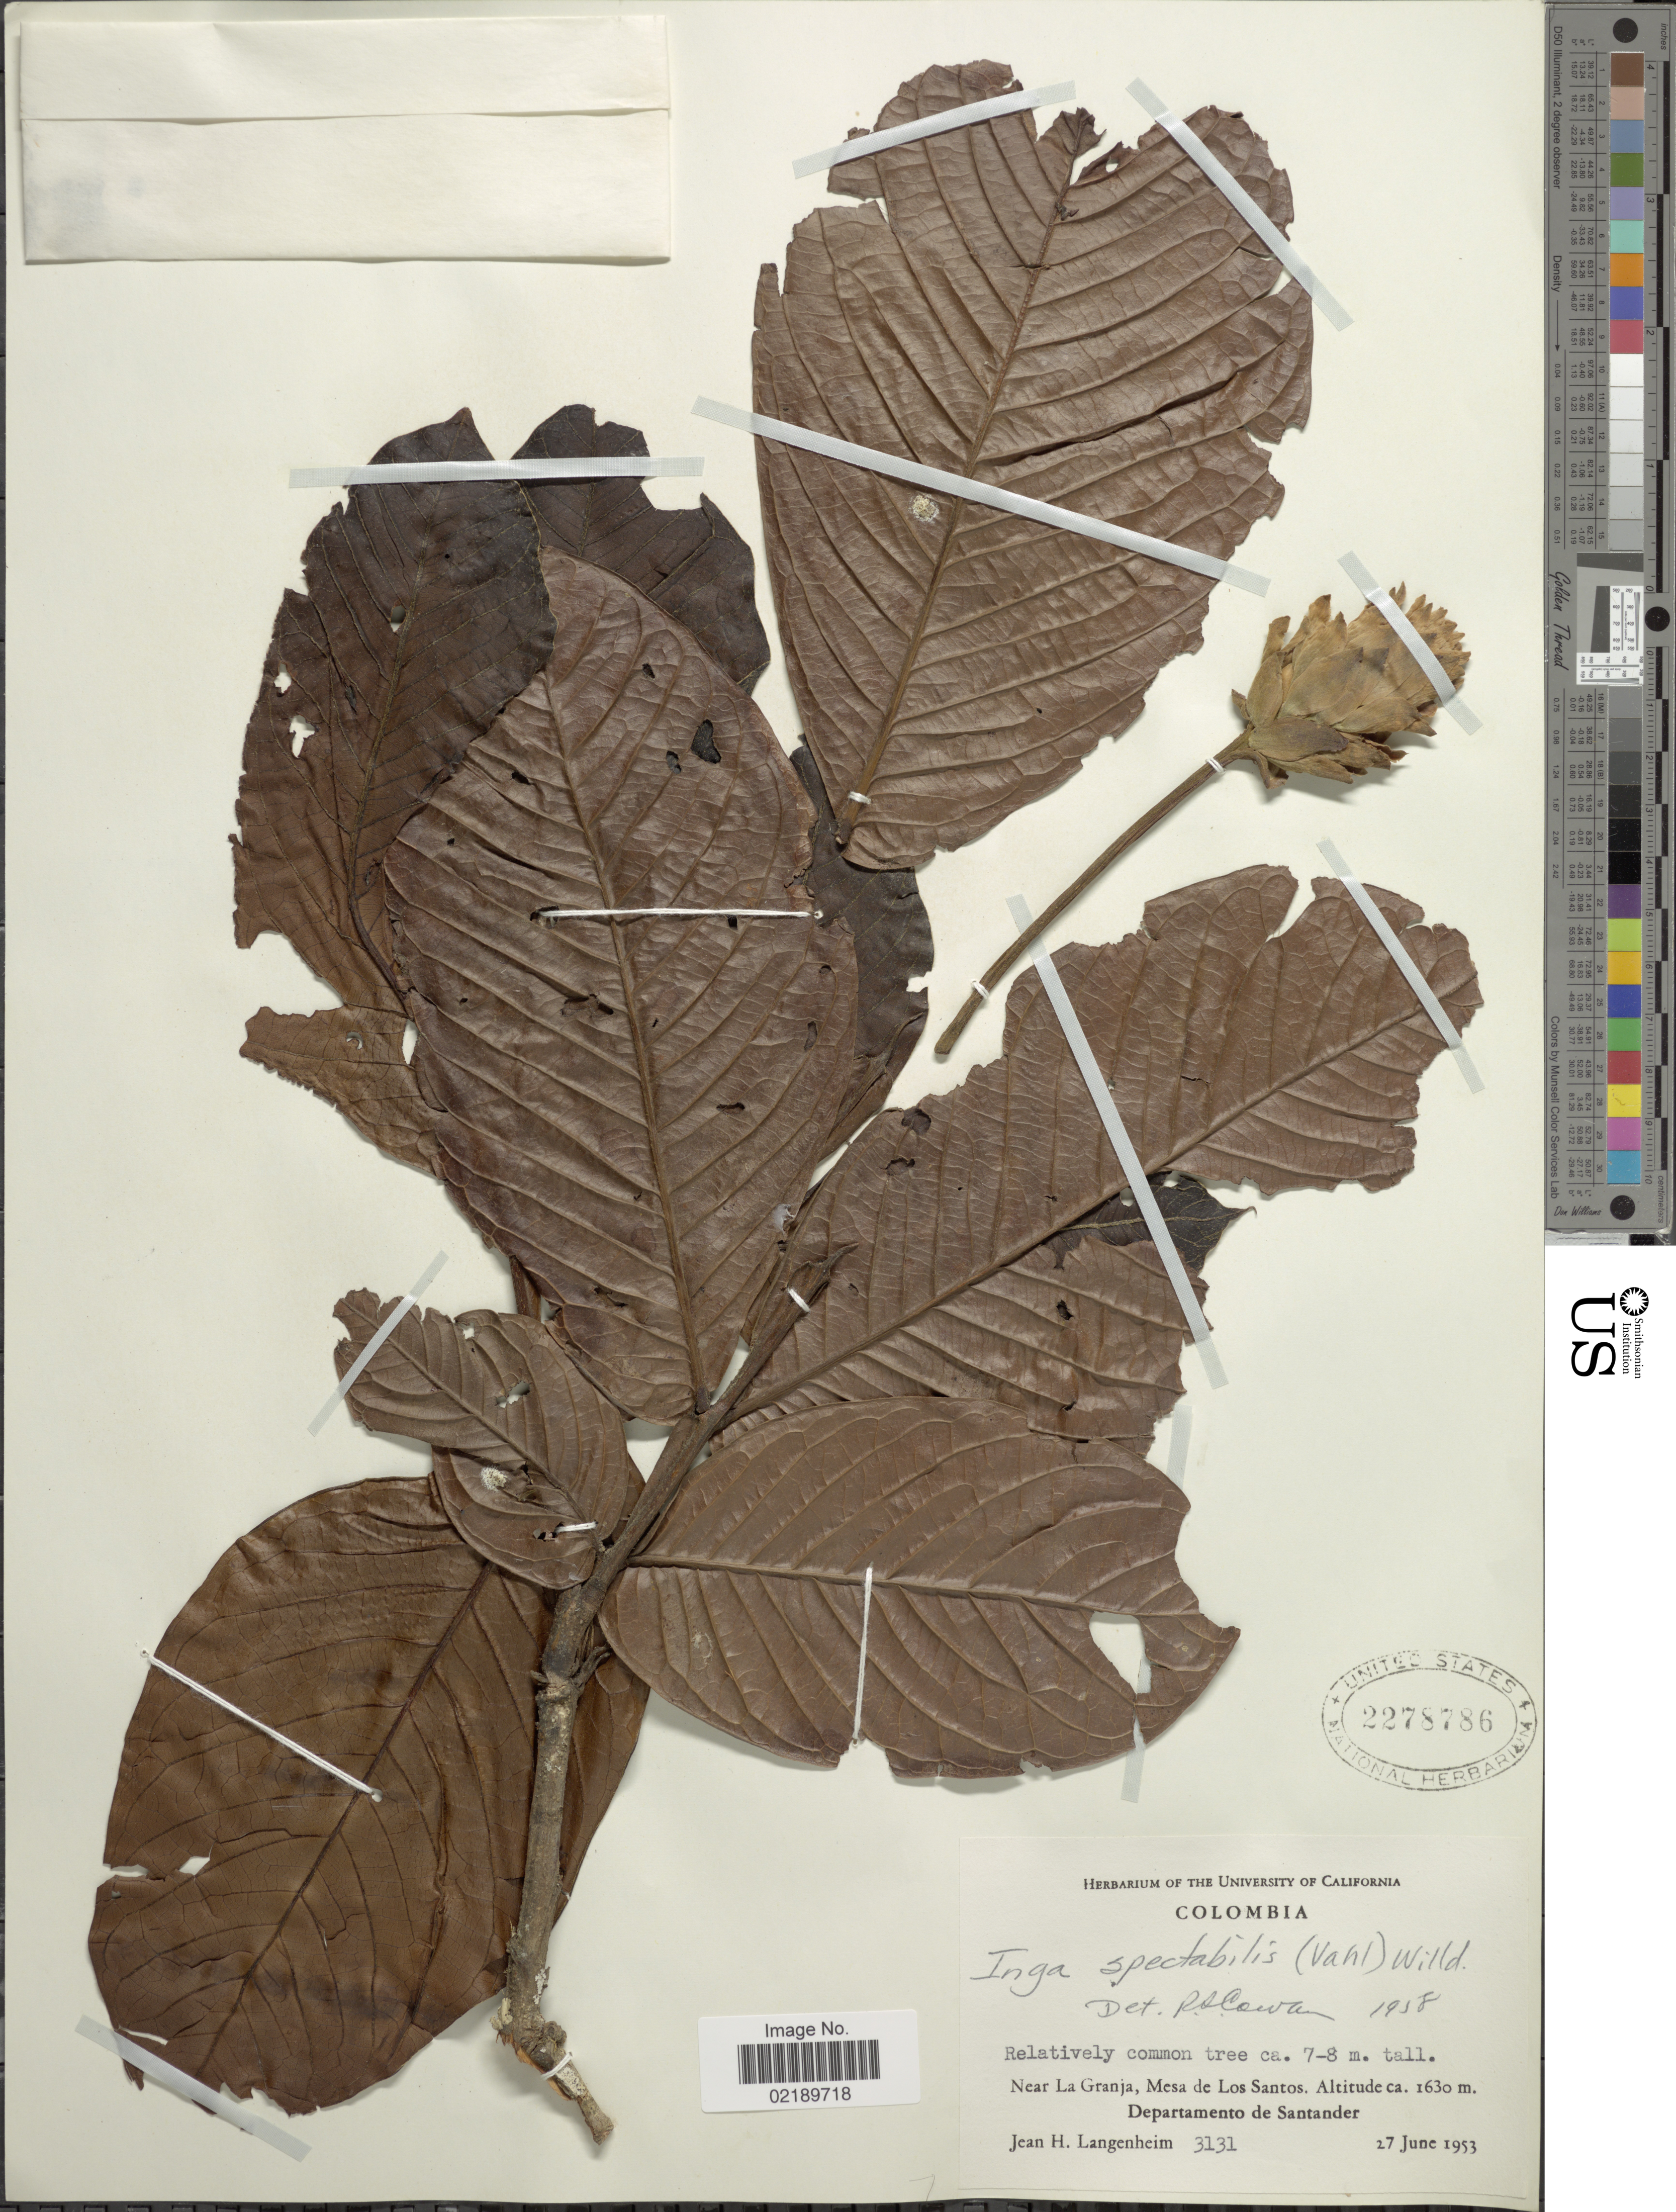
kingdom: Plantae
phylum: Tracheophyta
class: Magnoliopsida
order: Fabales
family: Fabaceae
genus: Inga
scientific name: Inga spectabilis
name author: (Vahl) Willd.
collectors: J. H. Langenheim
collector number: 3131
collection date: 1953-06-27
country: Colombia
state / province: Santander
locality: Near La Granja, Mesa de Los Santos. Departamento de Santander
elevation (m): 1630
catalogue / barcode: US 2278786